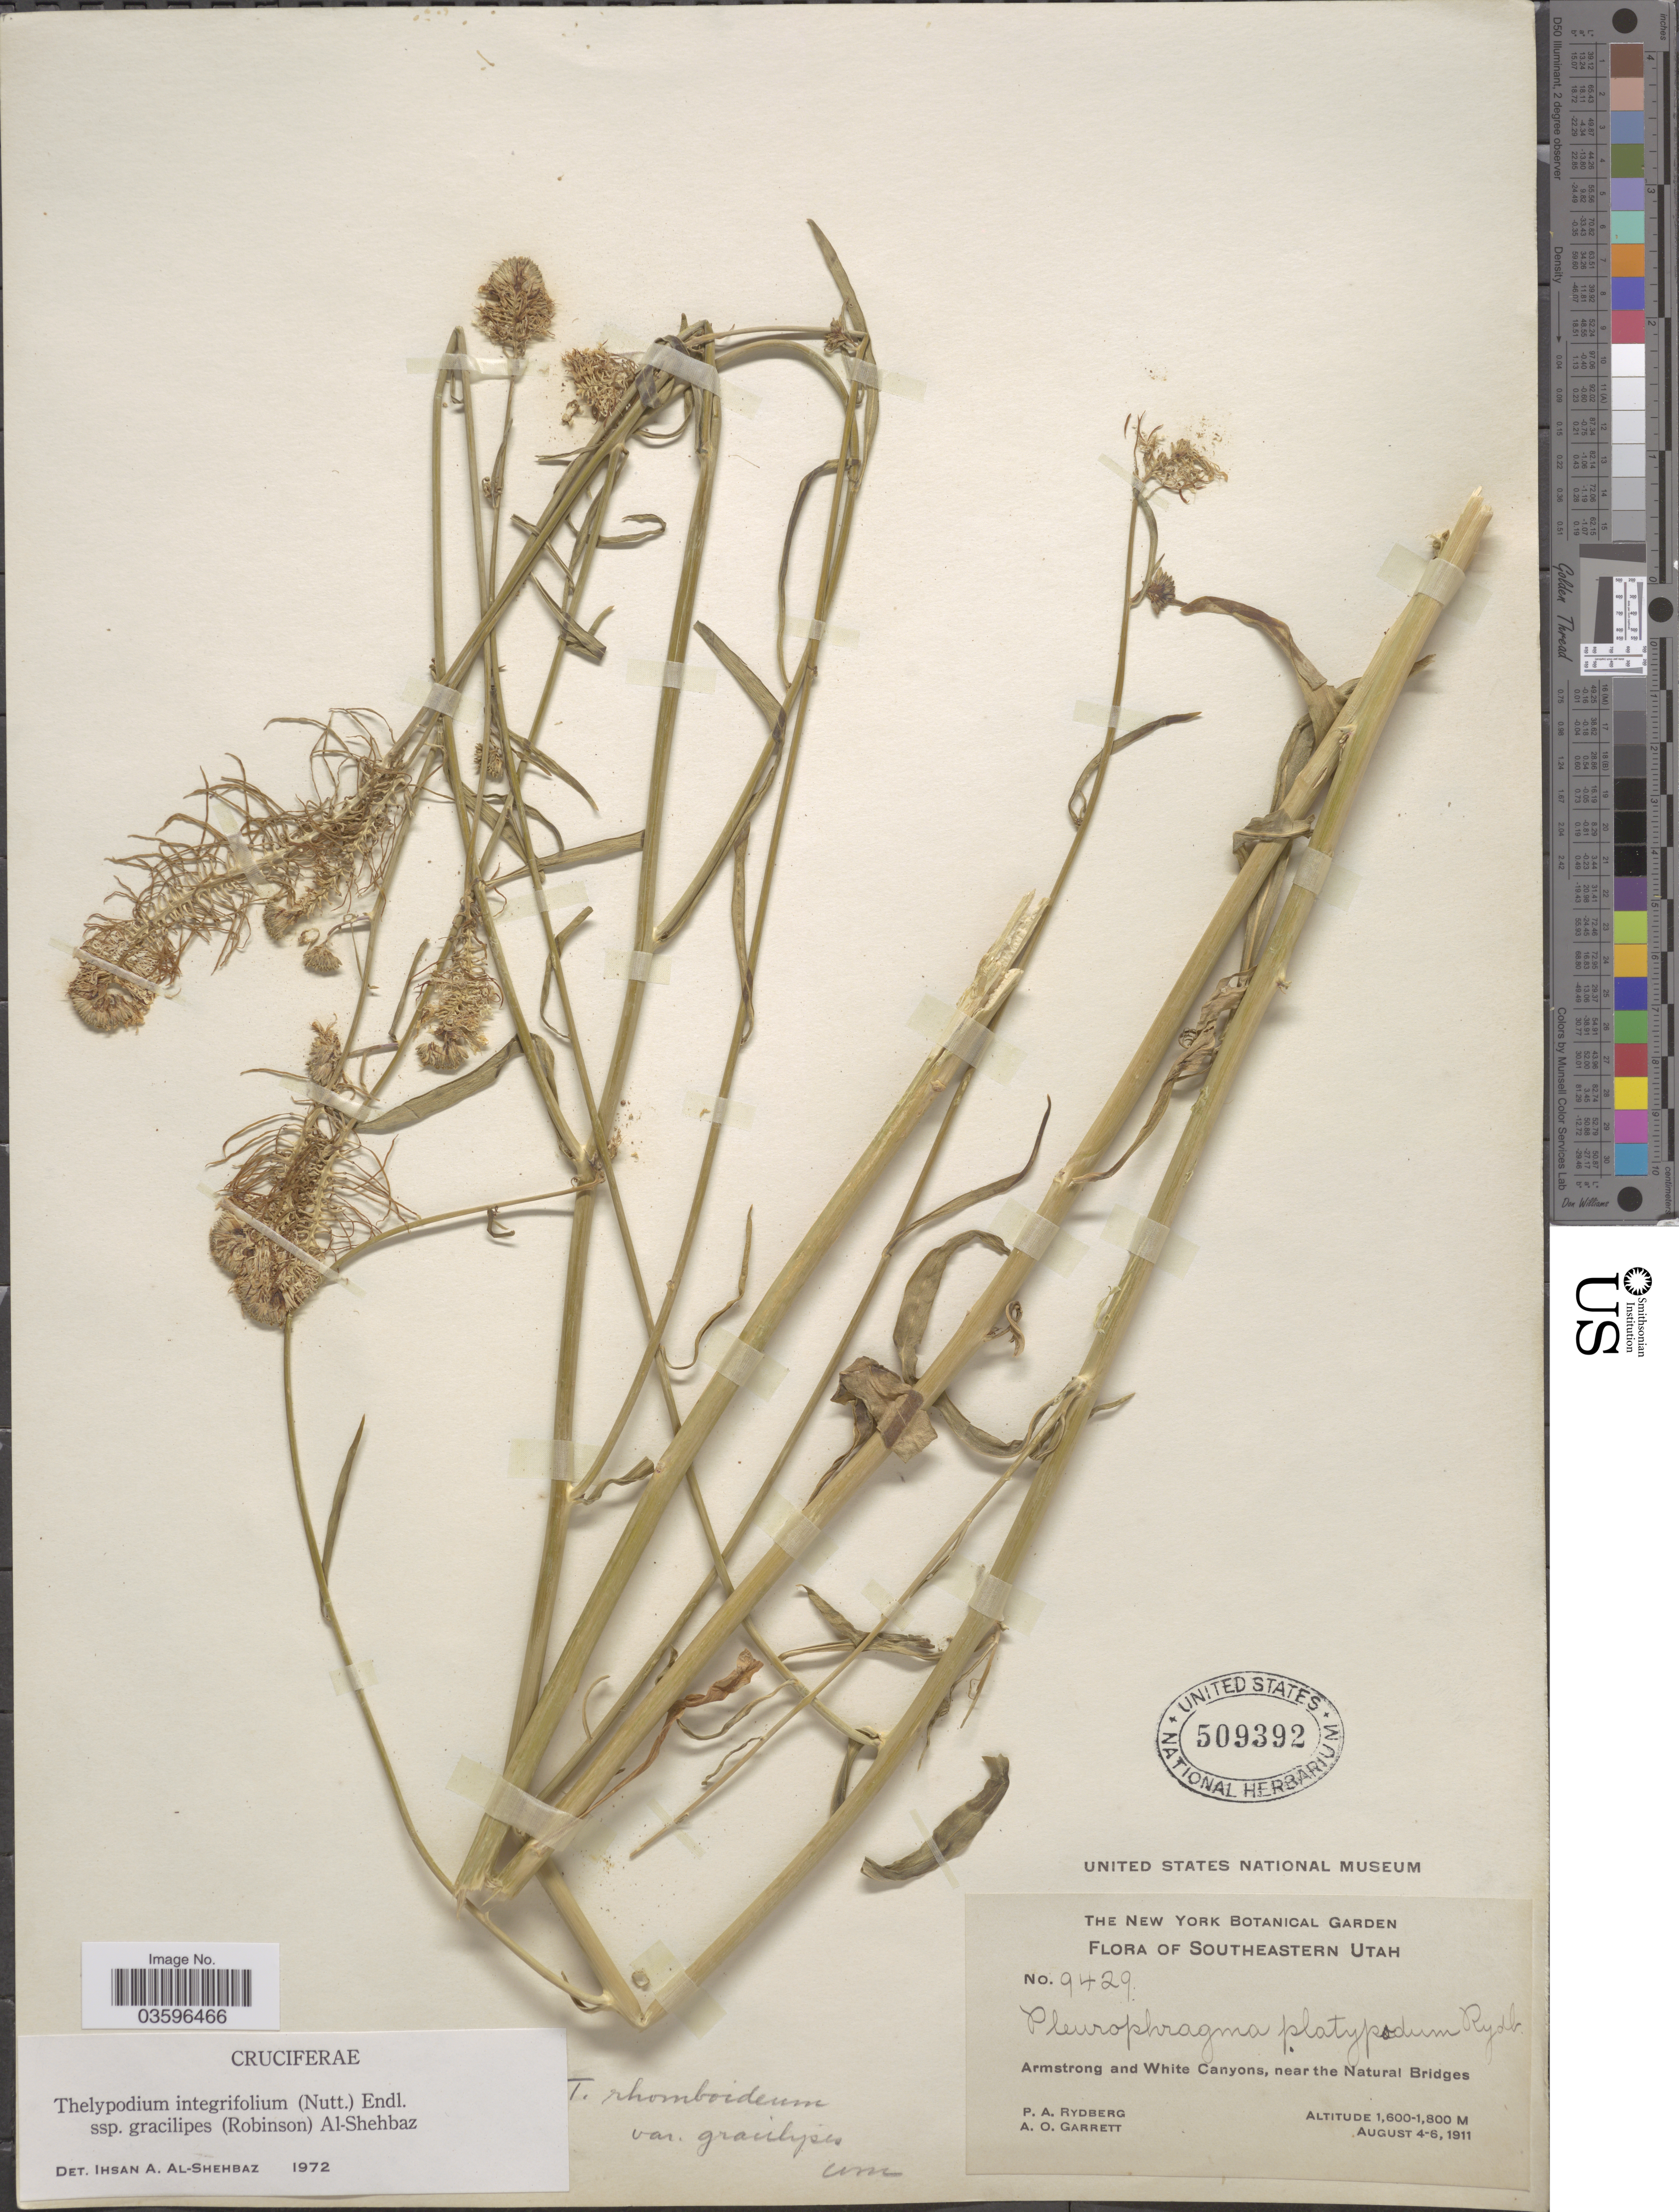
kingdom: Plantae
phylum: Tracheophyta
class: Magnoliopsida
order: Brassicales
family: Brassicaceae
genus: Thelypodium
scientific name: Thelypodium integrifolium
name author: (Nutt.) Endl.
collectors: P. A. Rydberg & A. O. Garrett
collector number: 9429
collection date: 1911-08-04/1911-08-06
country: United States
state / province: Utah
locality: Southeastern Utah. Armstrong and White Canyons, near the Natural Bridges.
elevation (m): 1600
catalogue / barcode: US 509392